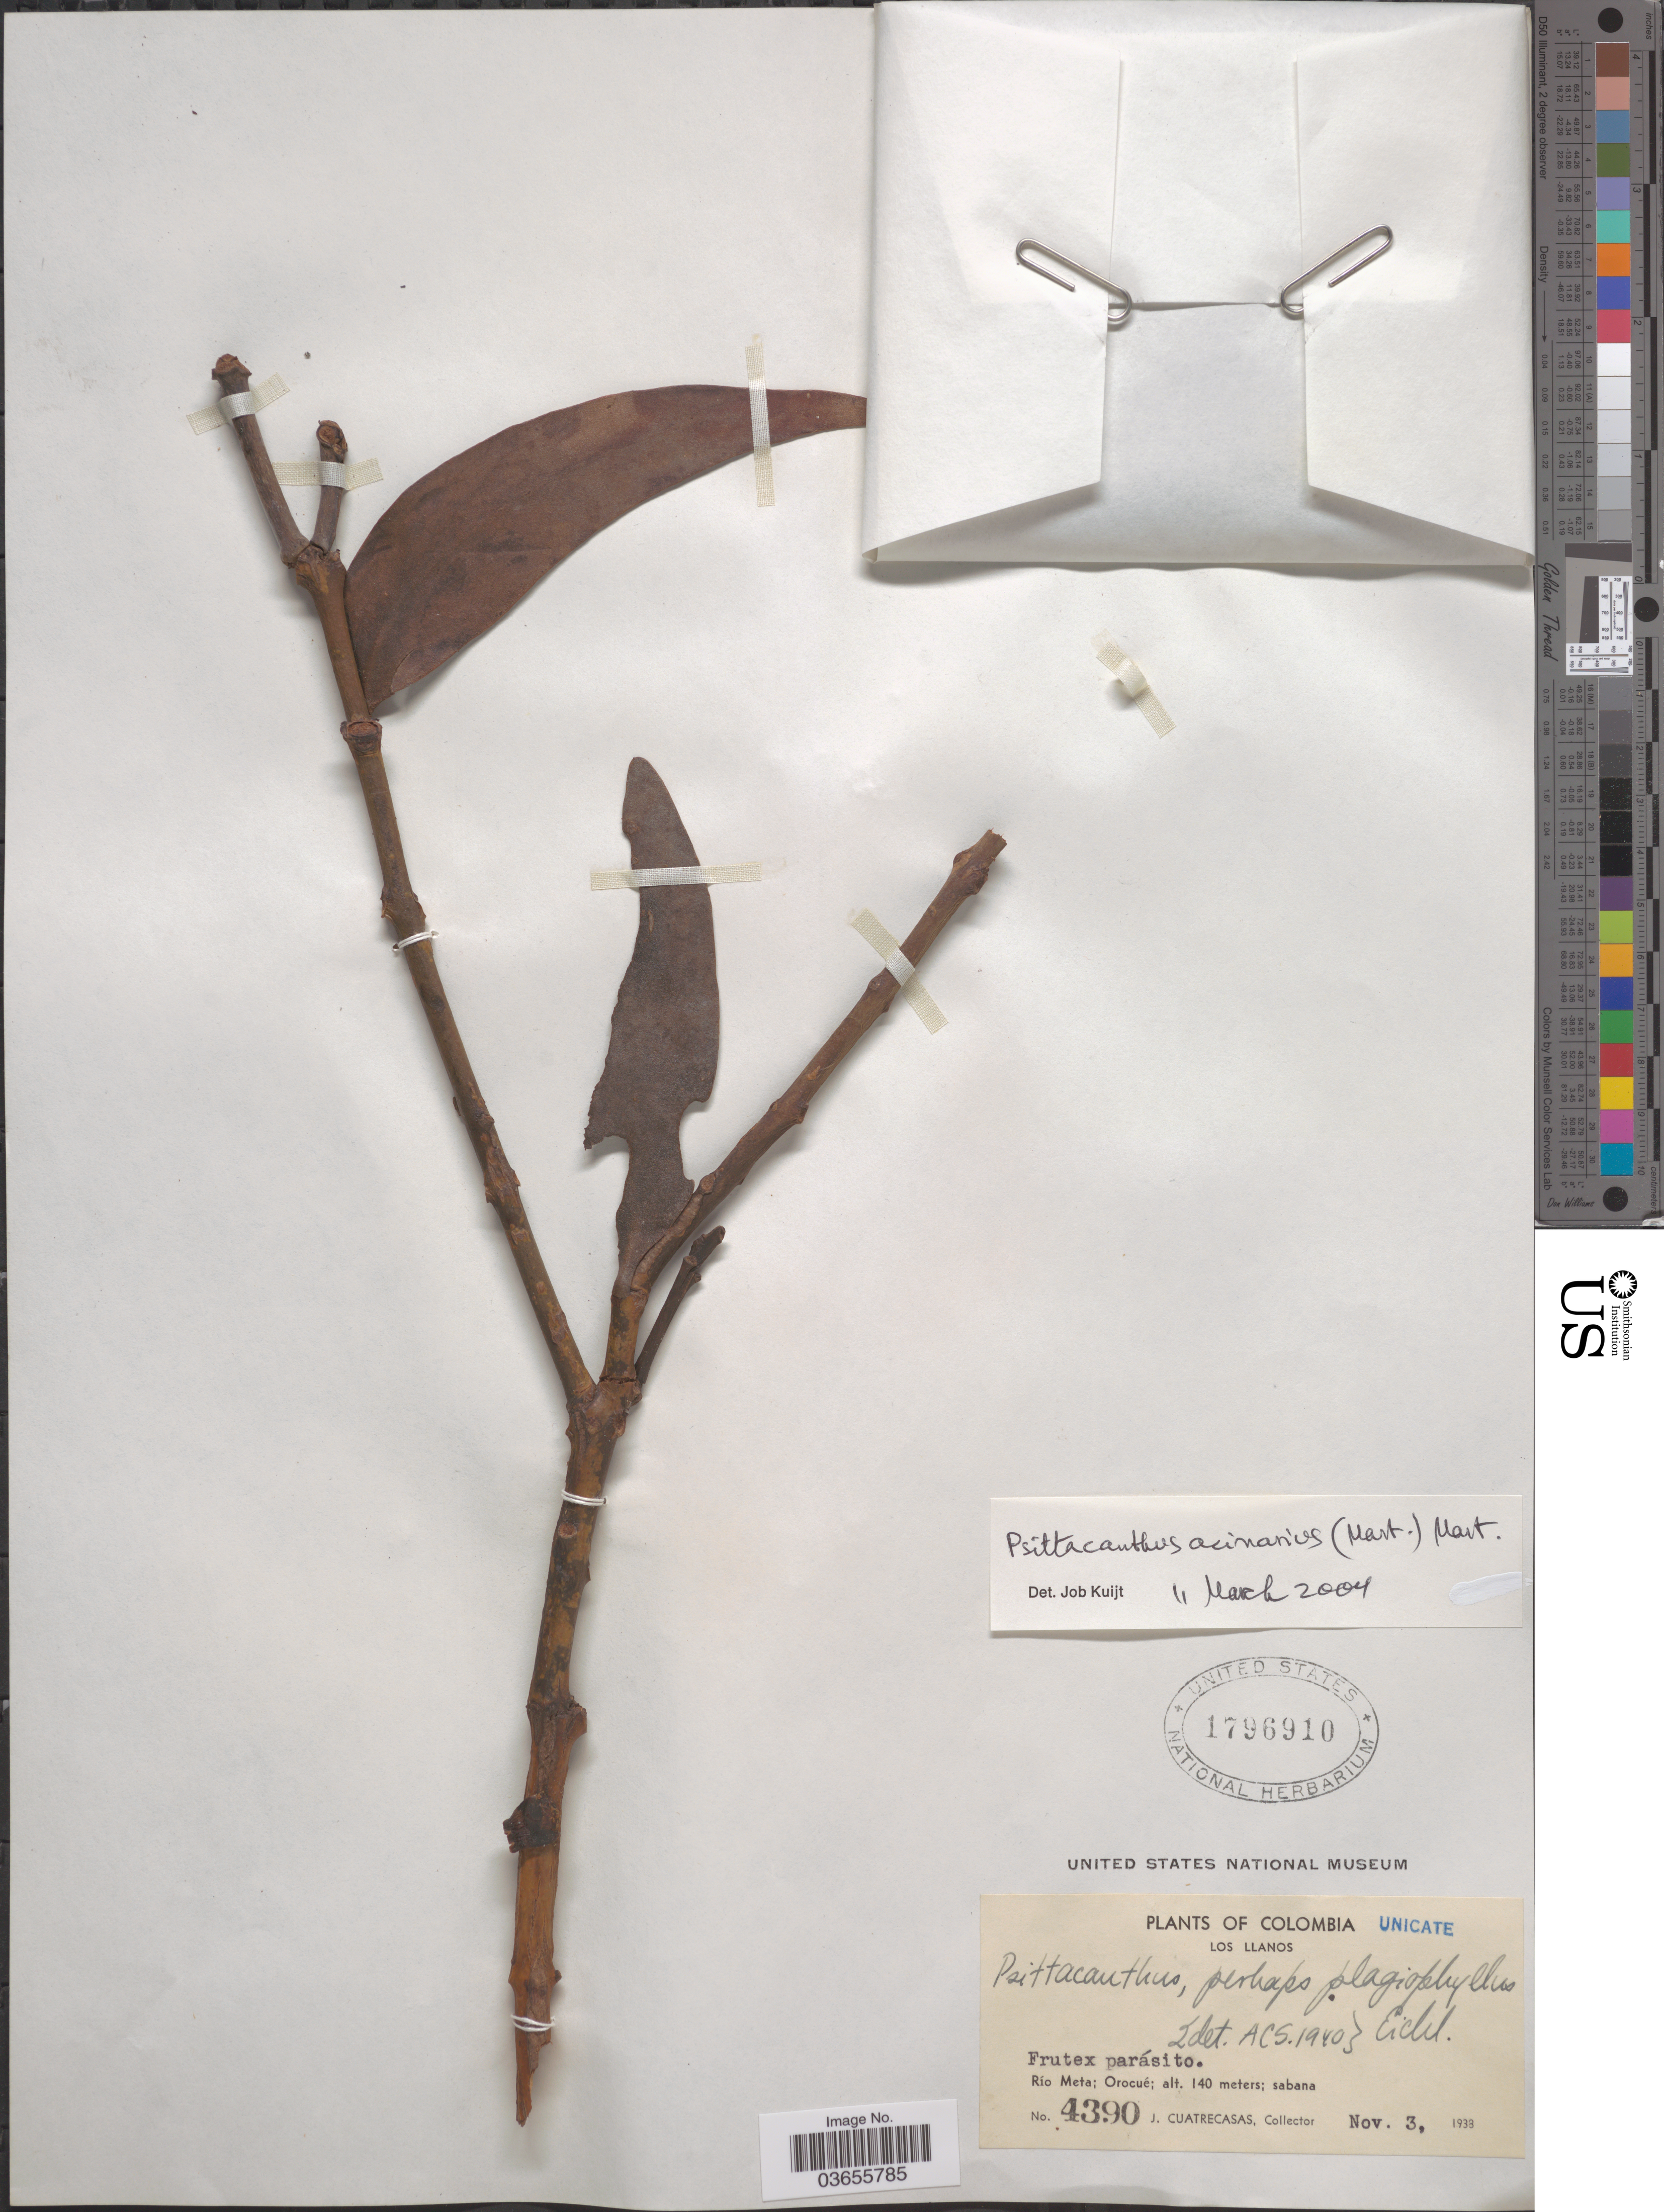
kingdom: Plantae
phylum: Tracheophyta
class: Magnoliopsida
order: Santalales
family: Loranthaceae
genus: Psittacanthus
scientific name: Psittacanthus acinarius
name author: (Mart.) Mart.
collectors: J. Cuatrecasas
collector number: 4390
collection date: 1933-11-03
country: Colombia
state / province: Meta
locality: Los Llanos. Río Meta; Orocué.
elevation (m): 140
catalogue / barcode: US 1796910